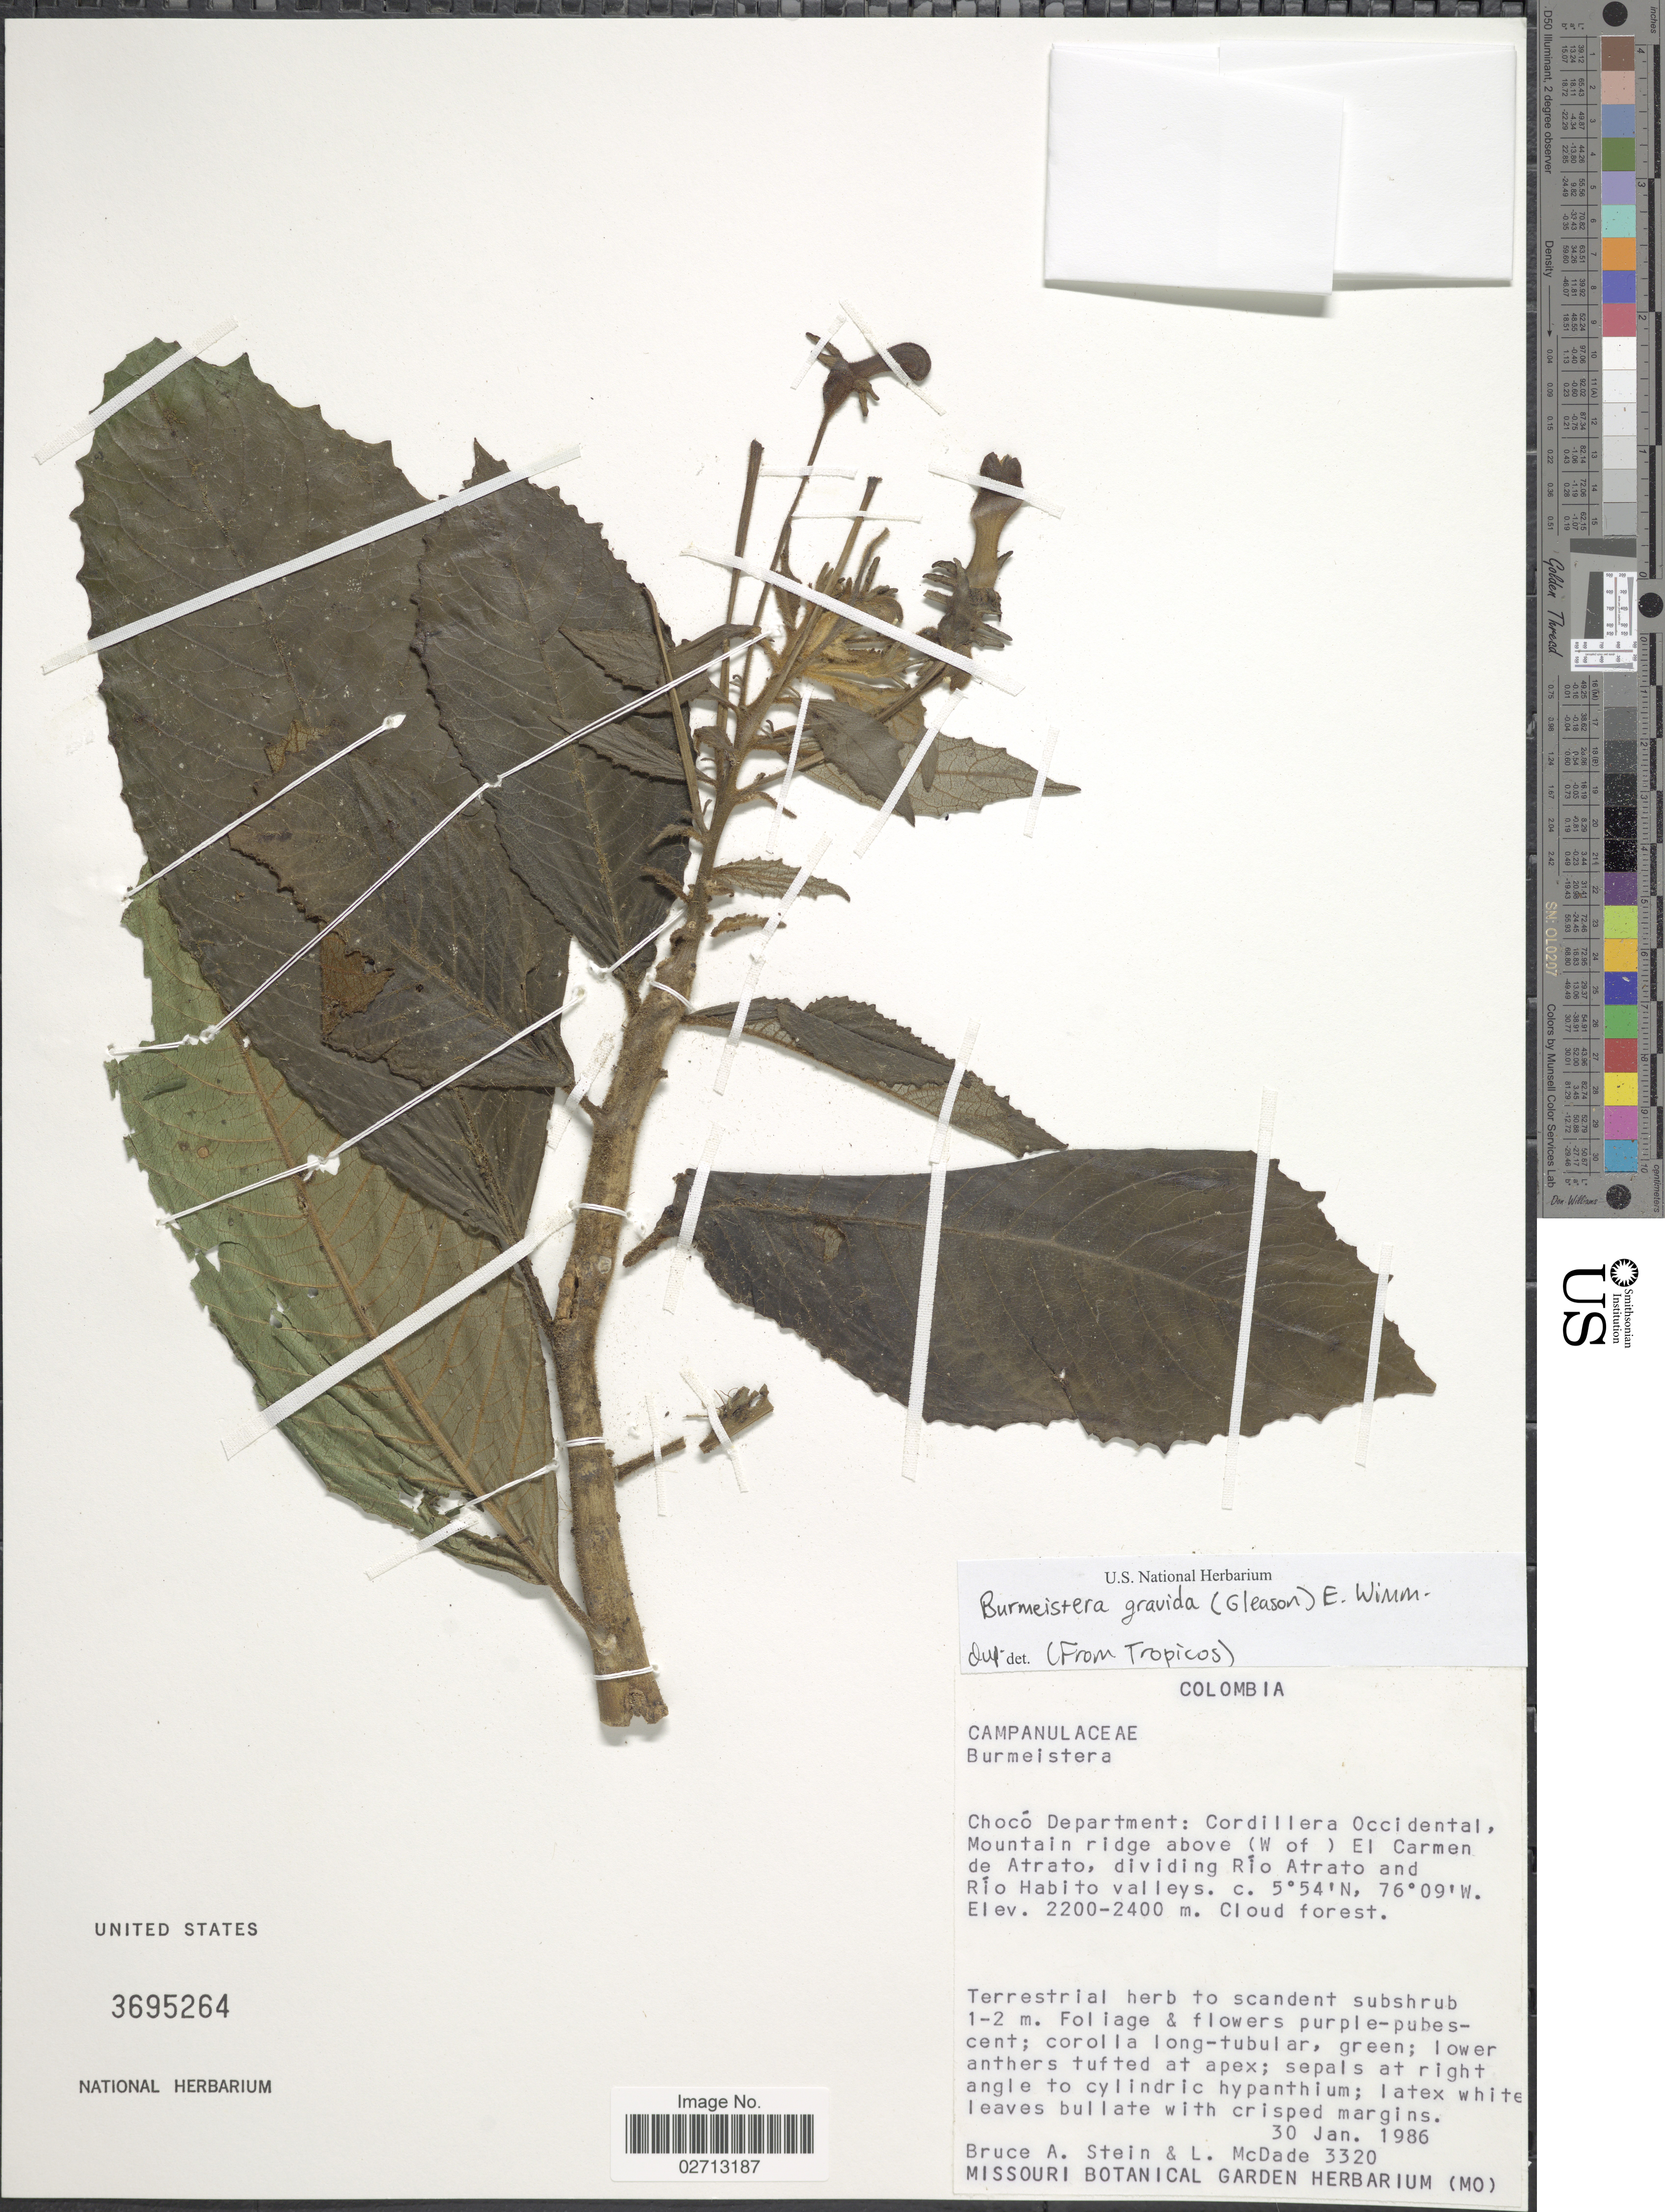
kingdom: Plantae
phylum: Tracheophyta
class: Magnoliopsida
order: Asterales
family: Campanulaceae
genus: Burmeistera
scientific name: Burmeistera gravida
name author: (Gleason) E. Wimm.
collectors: B. A. Stein & L. McDade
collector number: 3320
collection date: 1986-01-30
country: Colombia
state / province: Chocó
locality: Chocó Department: Cordillera Occidental, Mountain ridge above (W of) El Carmen de Atrato, dividing Río Atrato and Río Habito valleys.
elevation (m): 2200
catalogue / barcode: US 3695264